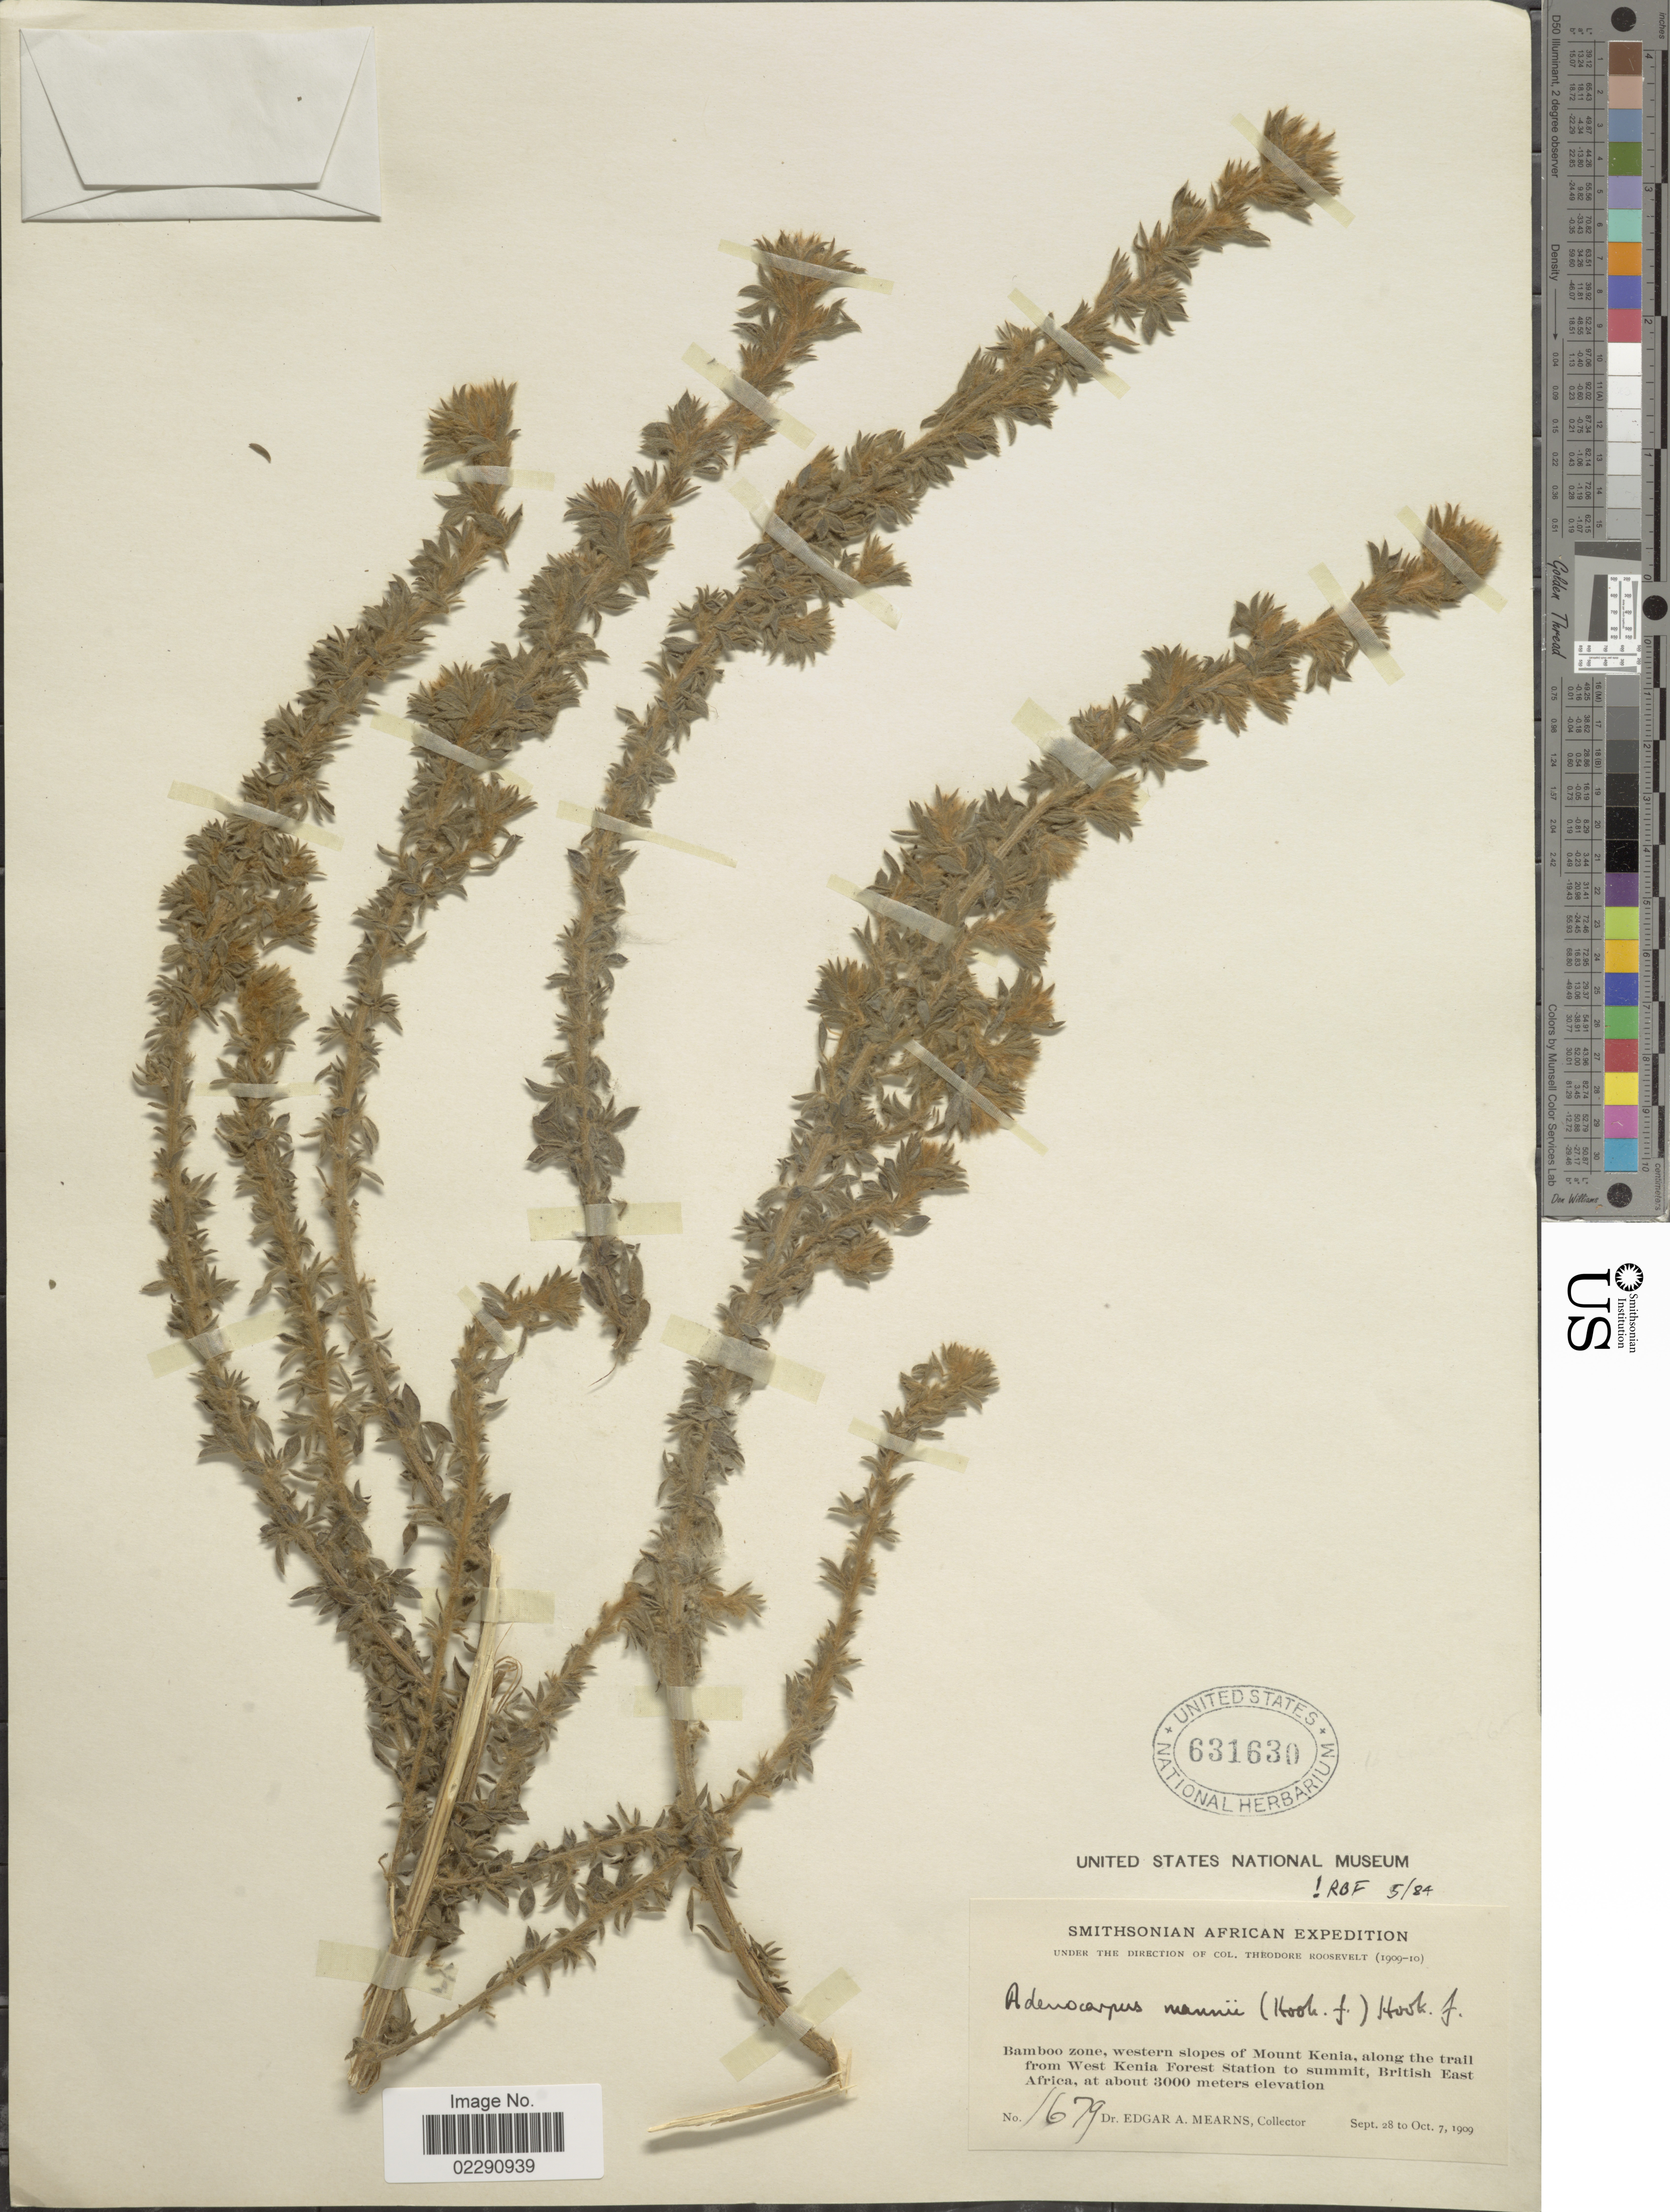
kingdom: Plantae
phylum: Tracheophyta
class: Magnoliopsida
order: Fabales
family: Fabaceae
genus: Adenocarpus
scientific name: Adenocarpus mannii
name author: (Hook. f.) Hook. f.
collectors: E. A. Mearns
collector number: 1679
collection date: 1909-09-28/1909-10-07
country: Kenya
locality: Bamboo zone, western slopes of Mount Kenia, along the trail from West Kenia Forest Station to summit, British East Africa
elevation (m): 3000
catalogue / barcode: US 631630